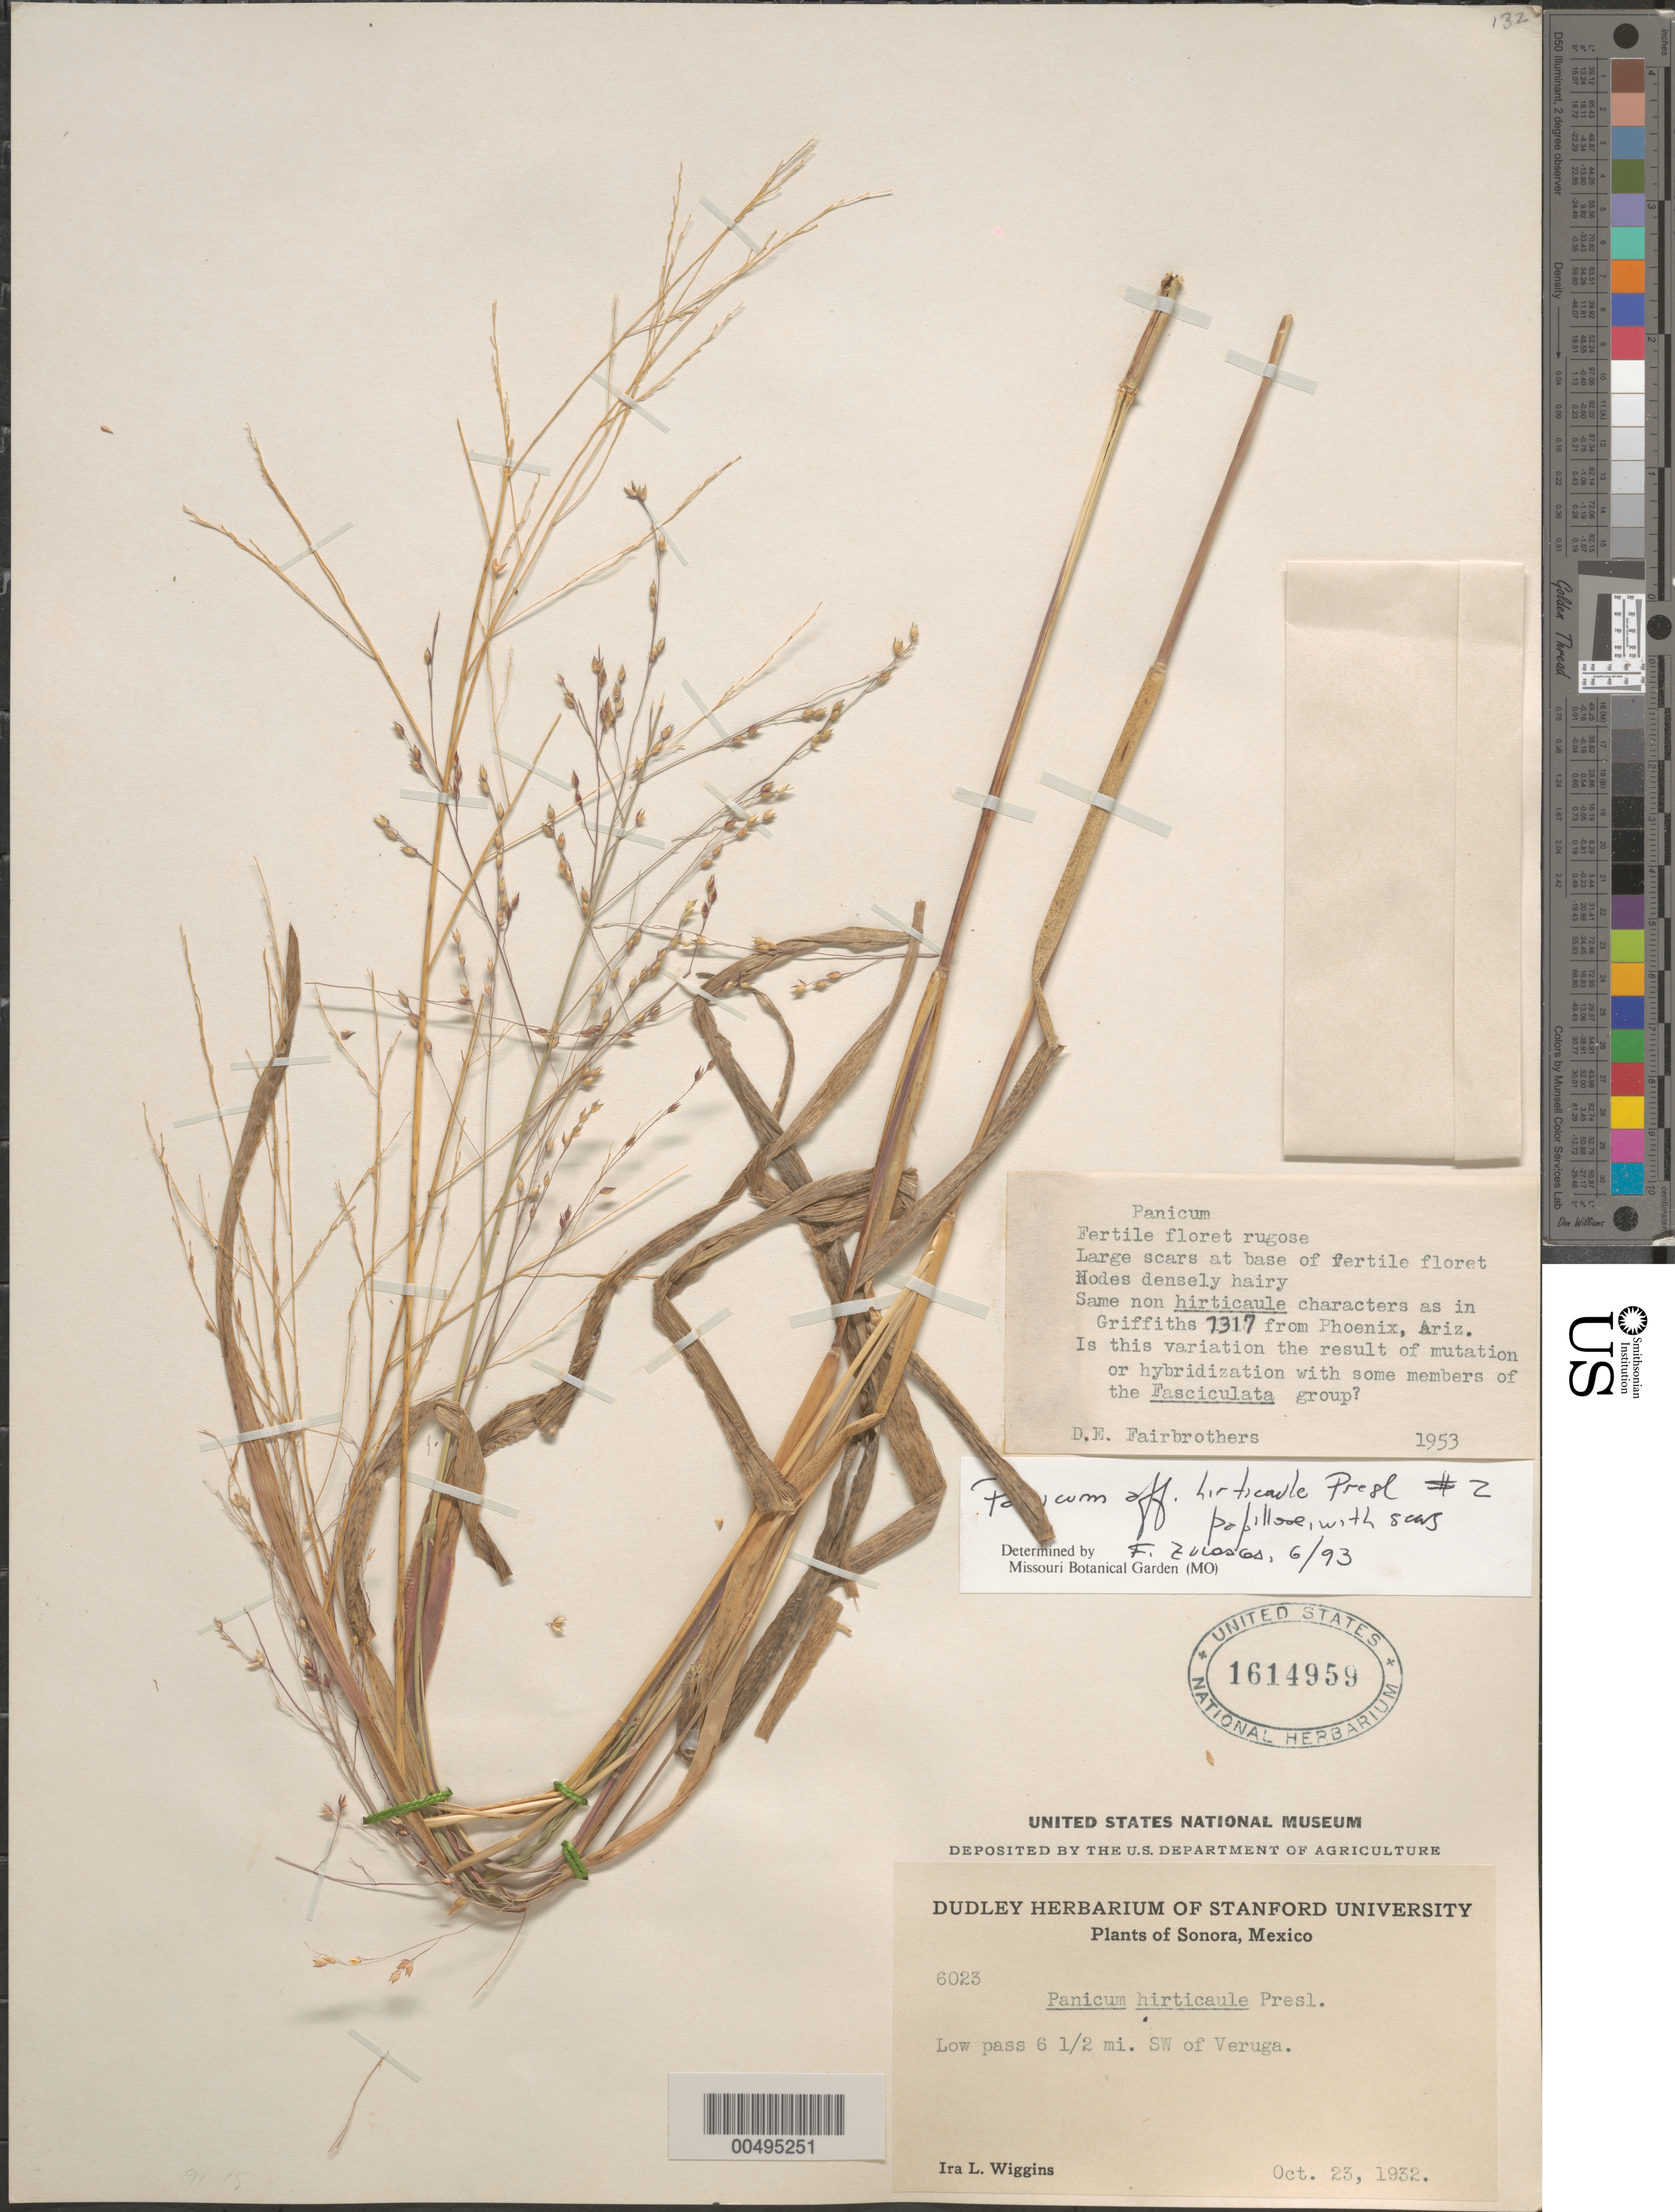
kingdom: Plantae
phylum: Tracheophyta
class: Liliopsida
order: Poales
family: Poaceae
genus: Panicum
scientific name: Panicum hirticaule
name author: J. Presl in C. Presl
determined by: Zuloaga, F. O.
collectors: I. L. Wiggins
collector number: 6023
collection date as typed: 23 Oct 1932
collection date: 1932-10-23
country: Mexico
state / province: Sonora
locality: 6.5 mi SW of Veruga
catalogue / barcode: US 1614959